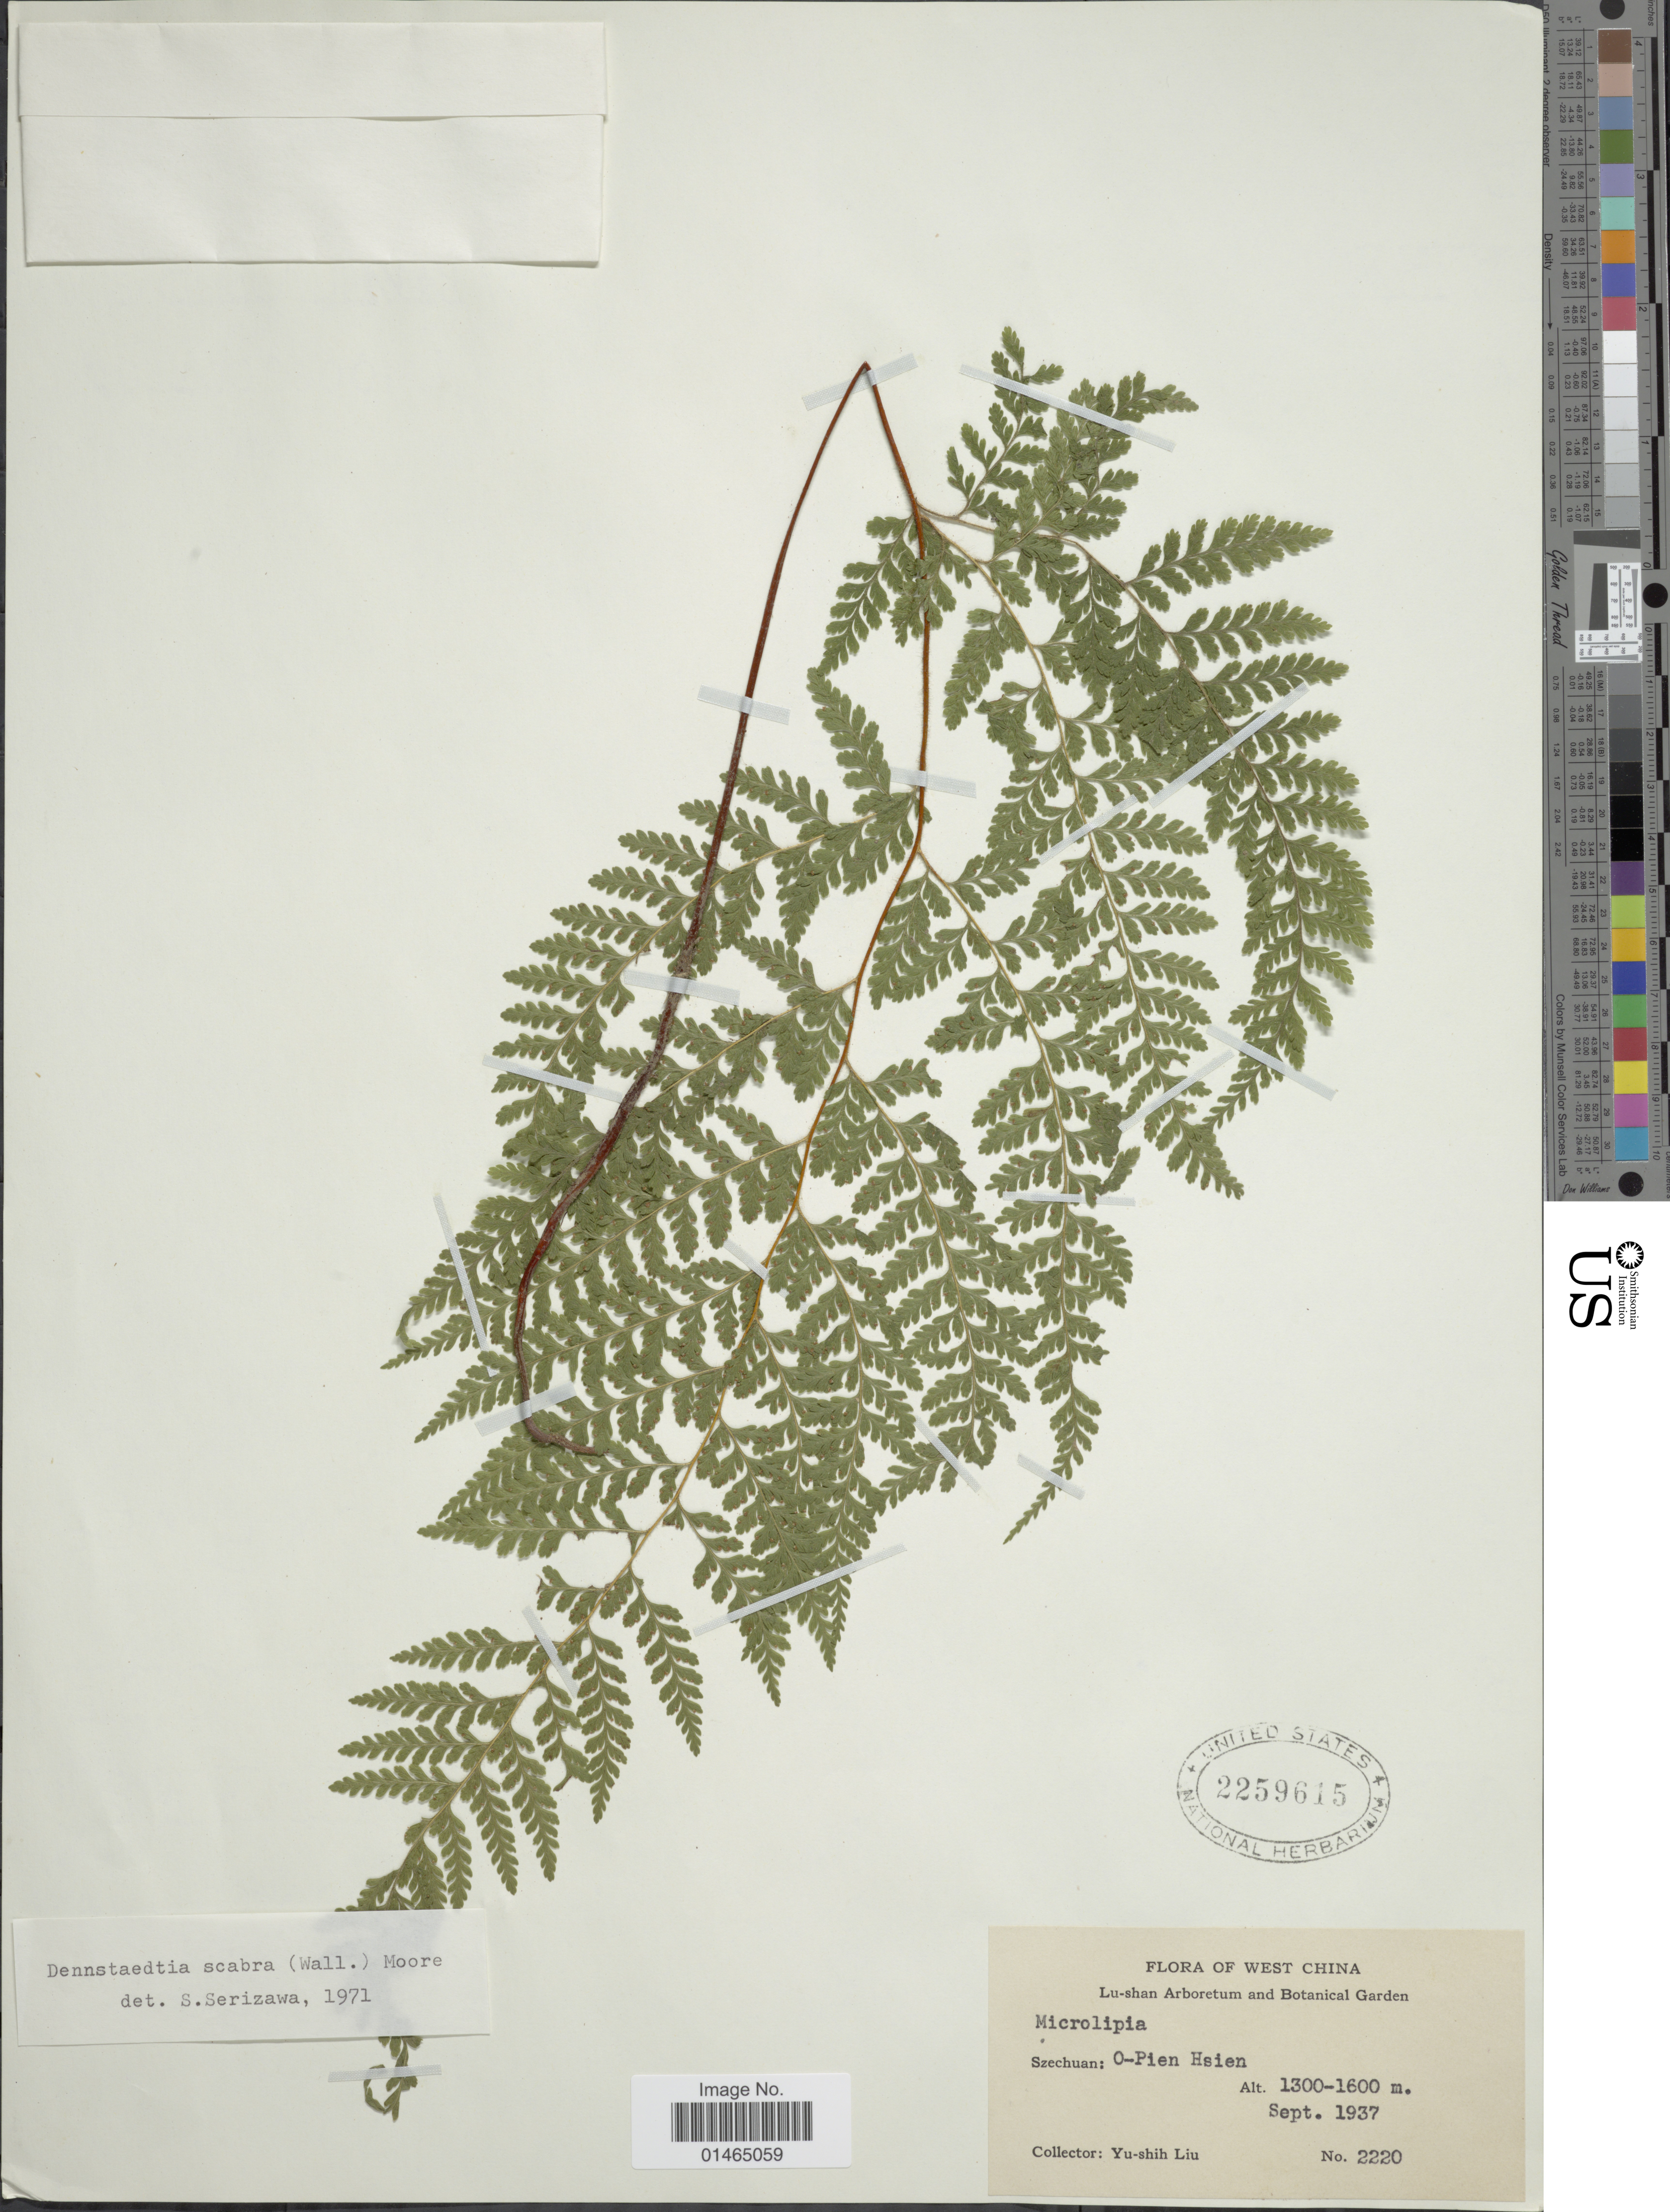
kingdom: Plantae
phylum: Tracheophyta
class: Polypodiopsida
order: Polypodiales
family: Dennstaedtiaceae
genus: Dennstaedtia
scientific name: Dennstaedtia scabra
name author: (Wall. ex Hook.) T. Moore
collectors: Y.-S. Liu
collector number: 2220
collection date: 1937-09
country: China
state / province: Sichuan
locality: Szechuan: O-Pien Hsien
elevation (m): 1300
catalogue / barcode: US 2259615